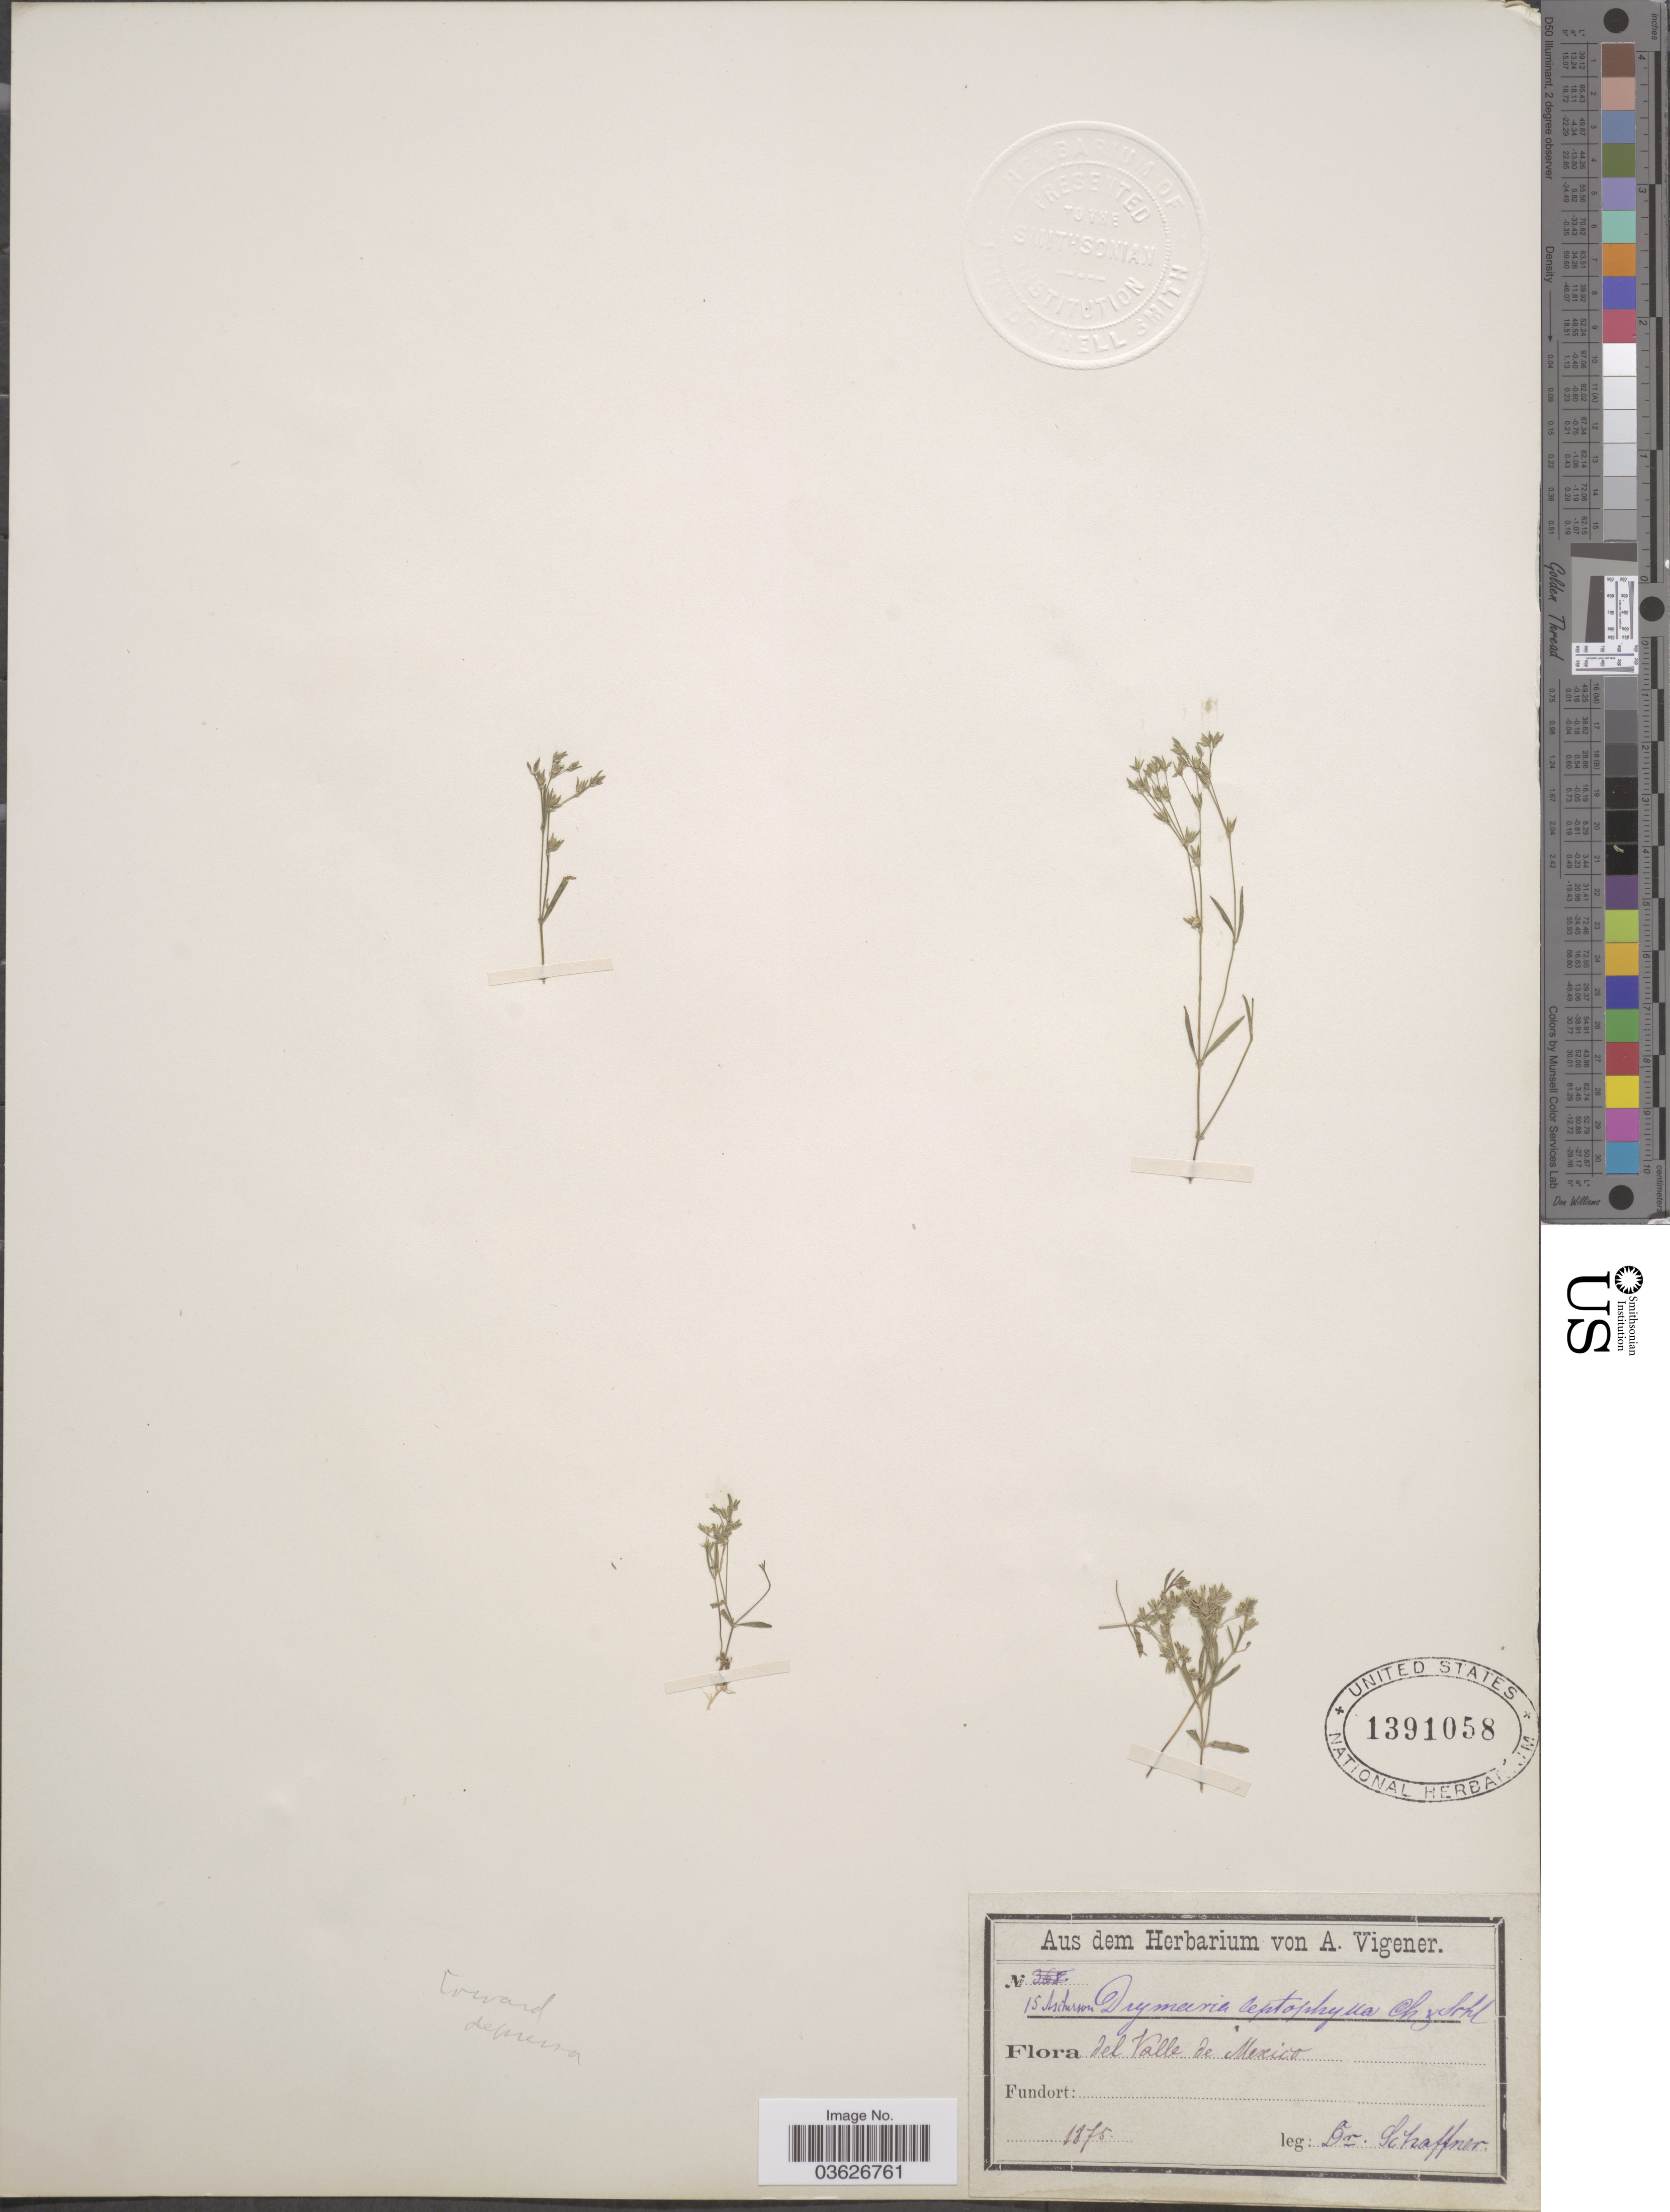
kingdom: Plantae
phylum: Tracheophyta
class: Magnoliopsida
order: Caryophyllales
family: Caryophyllaceae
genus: Drymaria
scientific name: Drymaria leptophylla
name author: (Cham.) Fenzl ex Rohrb.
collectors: -. Schaffner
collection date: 1875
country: Mexico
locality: Valle de Mexico.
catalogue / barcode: US 1391058